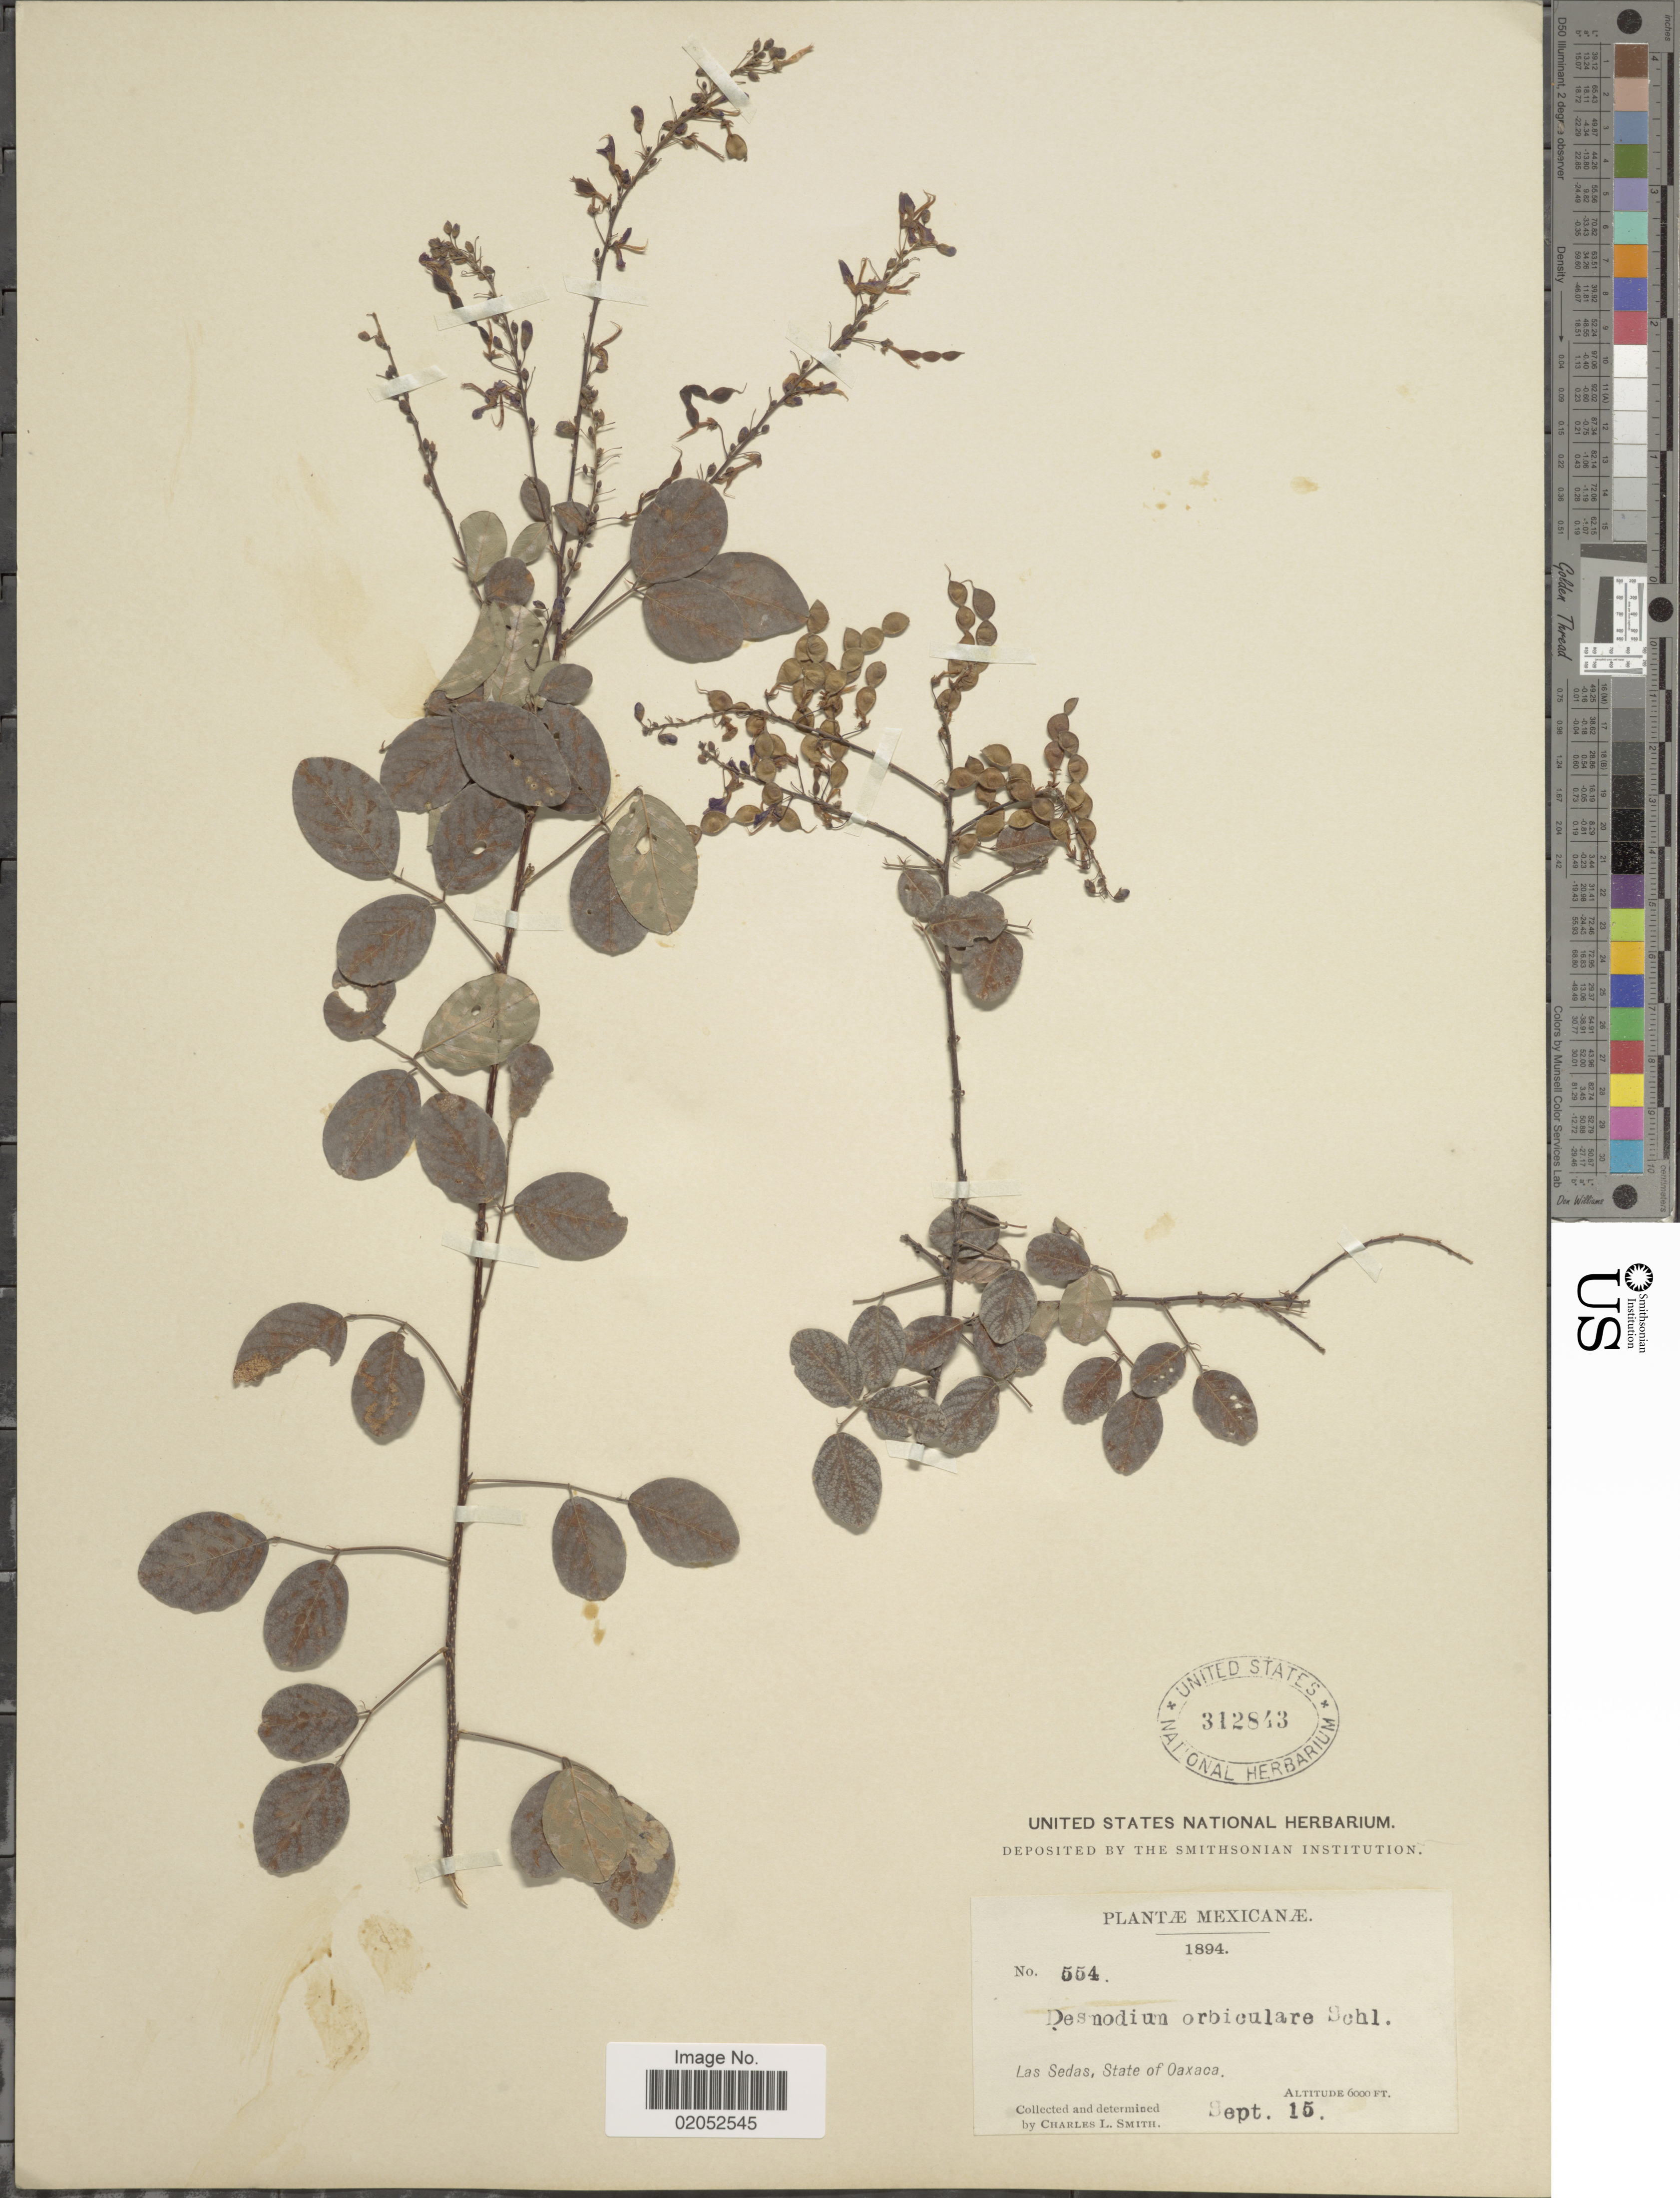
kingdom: Plantae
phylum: Tracheophyta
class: Magnoliopsida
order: Fabales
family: Fabaceae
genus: Desmodium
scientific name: Desmodium orbiculare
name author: Schltdl.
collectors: C. L. Smith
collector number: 554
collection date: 1894-09-15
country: Mexico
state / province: Oaxaca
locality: Las Sedas, State of Oaxaca.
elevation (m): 1829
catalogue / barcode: US 312843